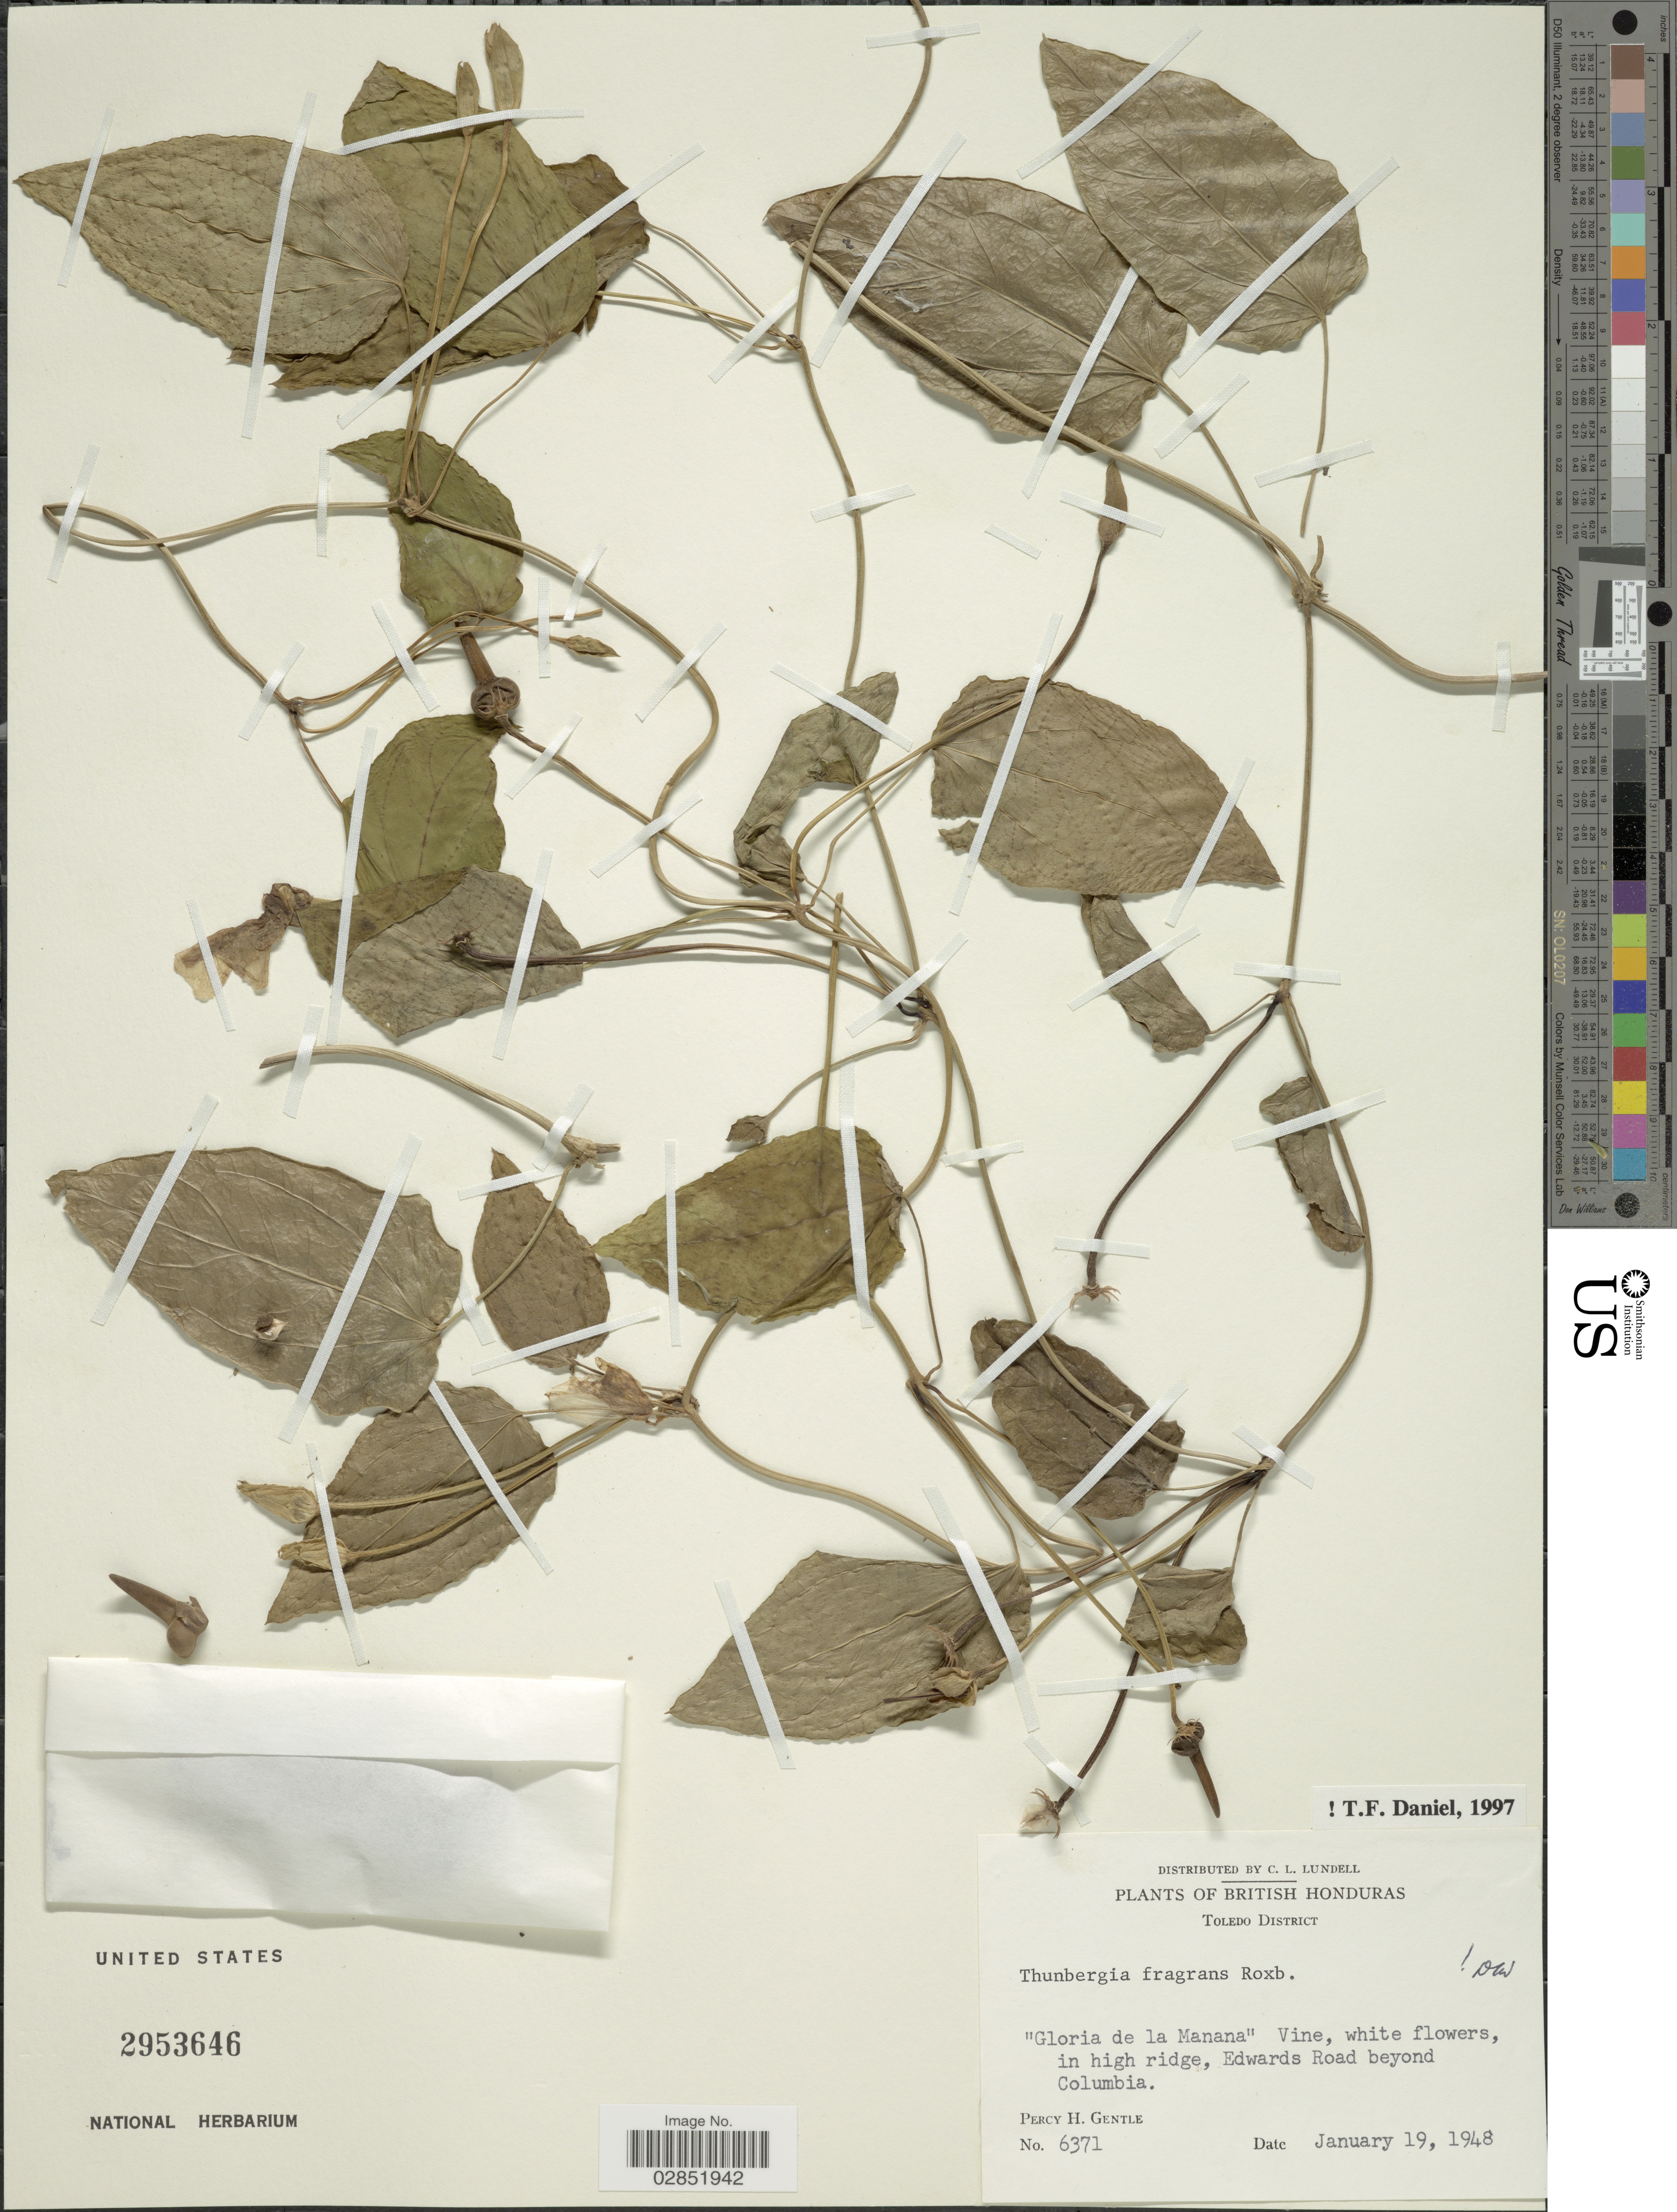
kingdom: Plantae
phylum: Tracheophyta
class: Magnoliopsida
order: Lamiales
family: Acanthaceae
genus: Thunbergia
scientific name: Thunbergia fragrans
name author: Roxb.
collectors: P. H. Gentle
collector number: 6371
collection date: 1948-01-19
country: Belize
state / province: Toledo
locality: British Honduras. Toledo District. "Gloria de la Manana". Edwards Road beyond Columbia.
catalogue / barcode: US 2953646